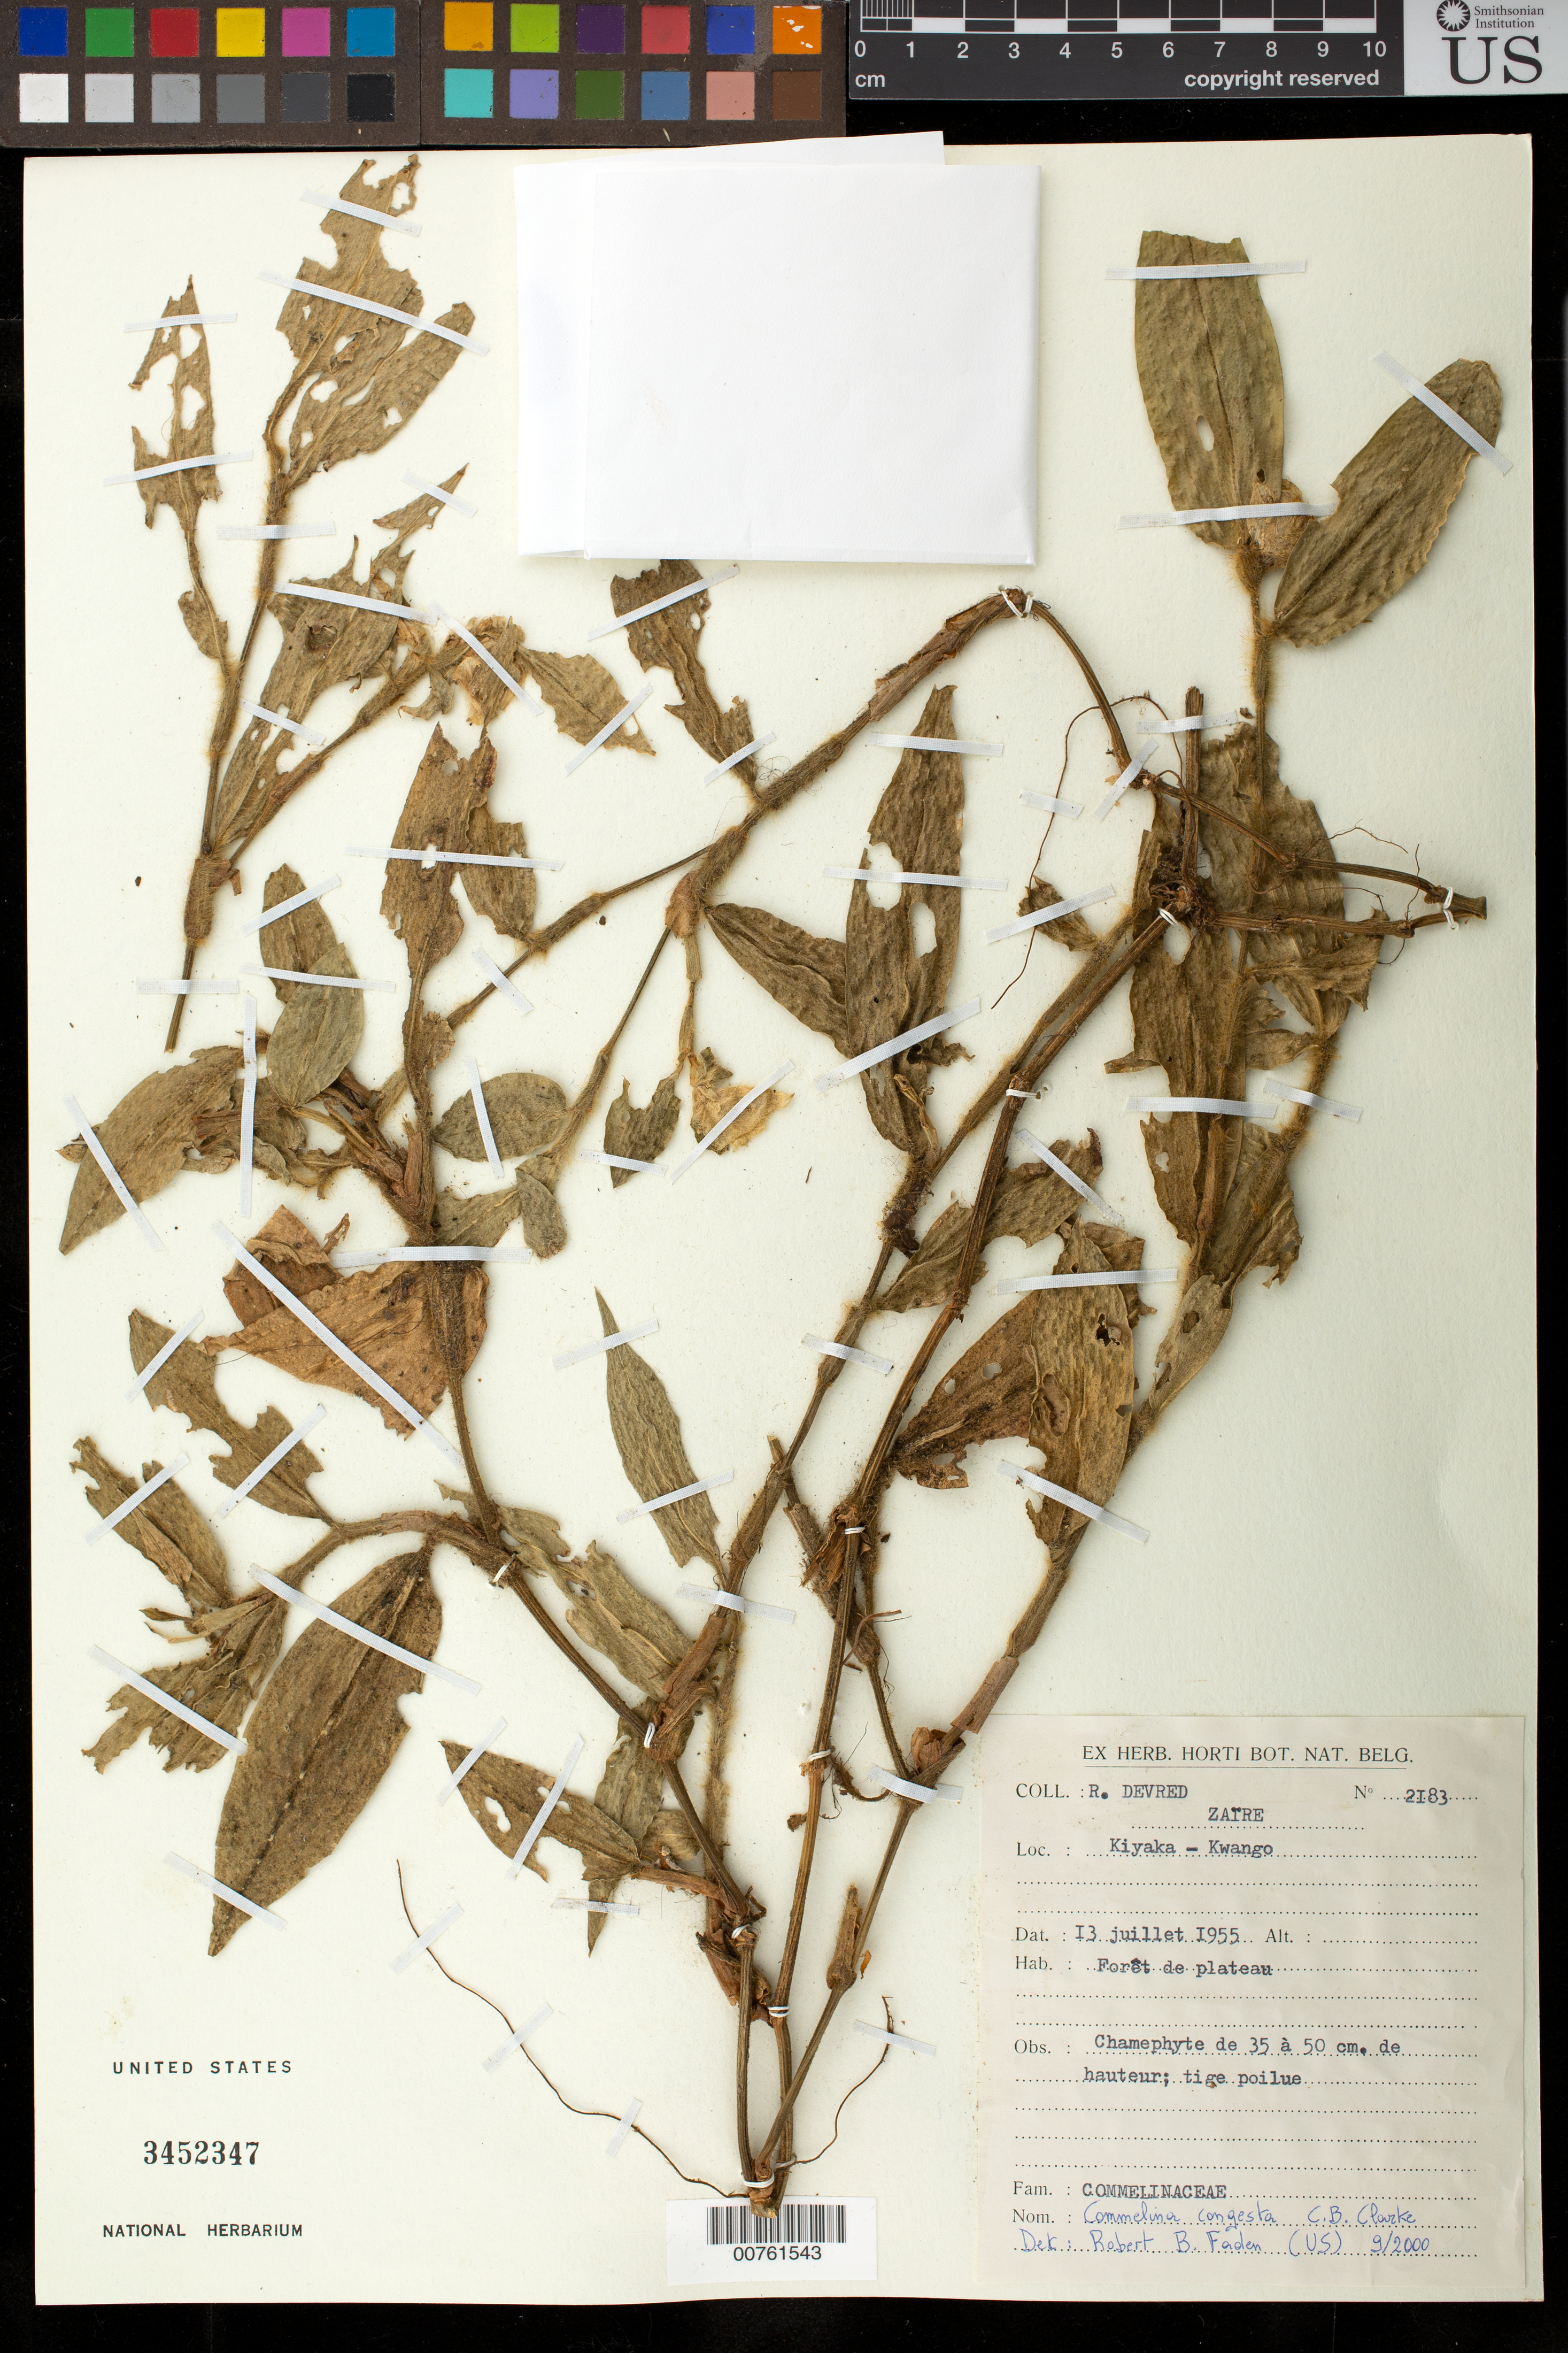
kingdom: Plantae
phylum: Tracheophyta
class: Liliopsida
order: Commelinales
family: Commelinaceae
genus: Commelina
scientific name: Commelina congesta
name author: C.B. Clarke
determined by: Faden, Robert B., (US), Smithsonian Institution - National Museum of Natural History (UNITED STATES)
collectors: R. Devred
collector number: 2183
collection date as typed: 13 Jul 1955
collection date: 1955-07-13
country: Congo, Democratic Republic of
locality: Kiyaka-Kwango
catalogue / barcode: US 3452347